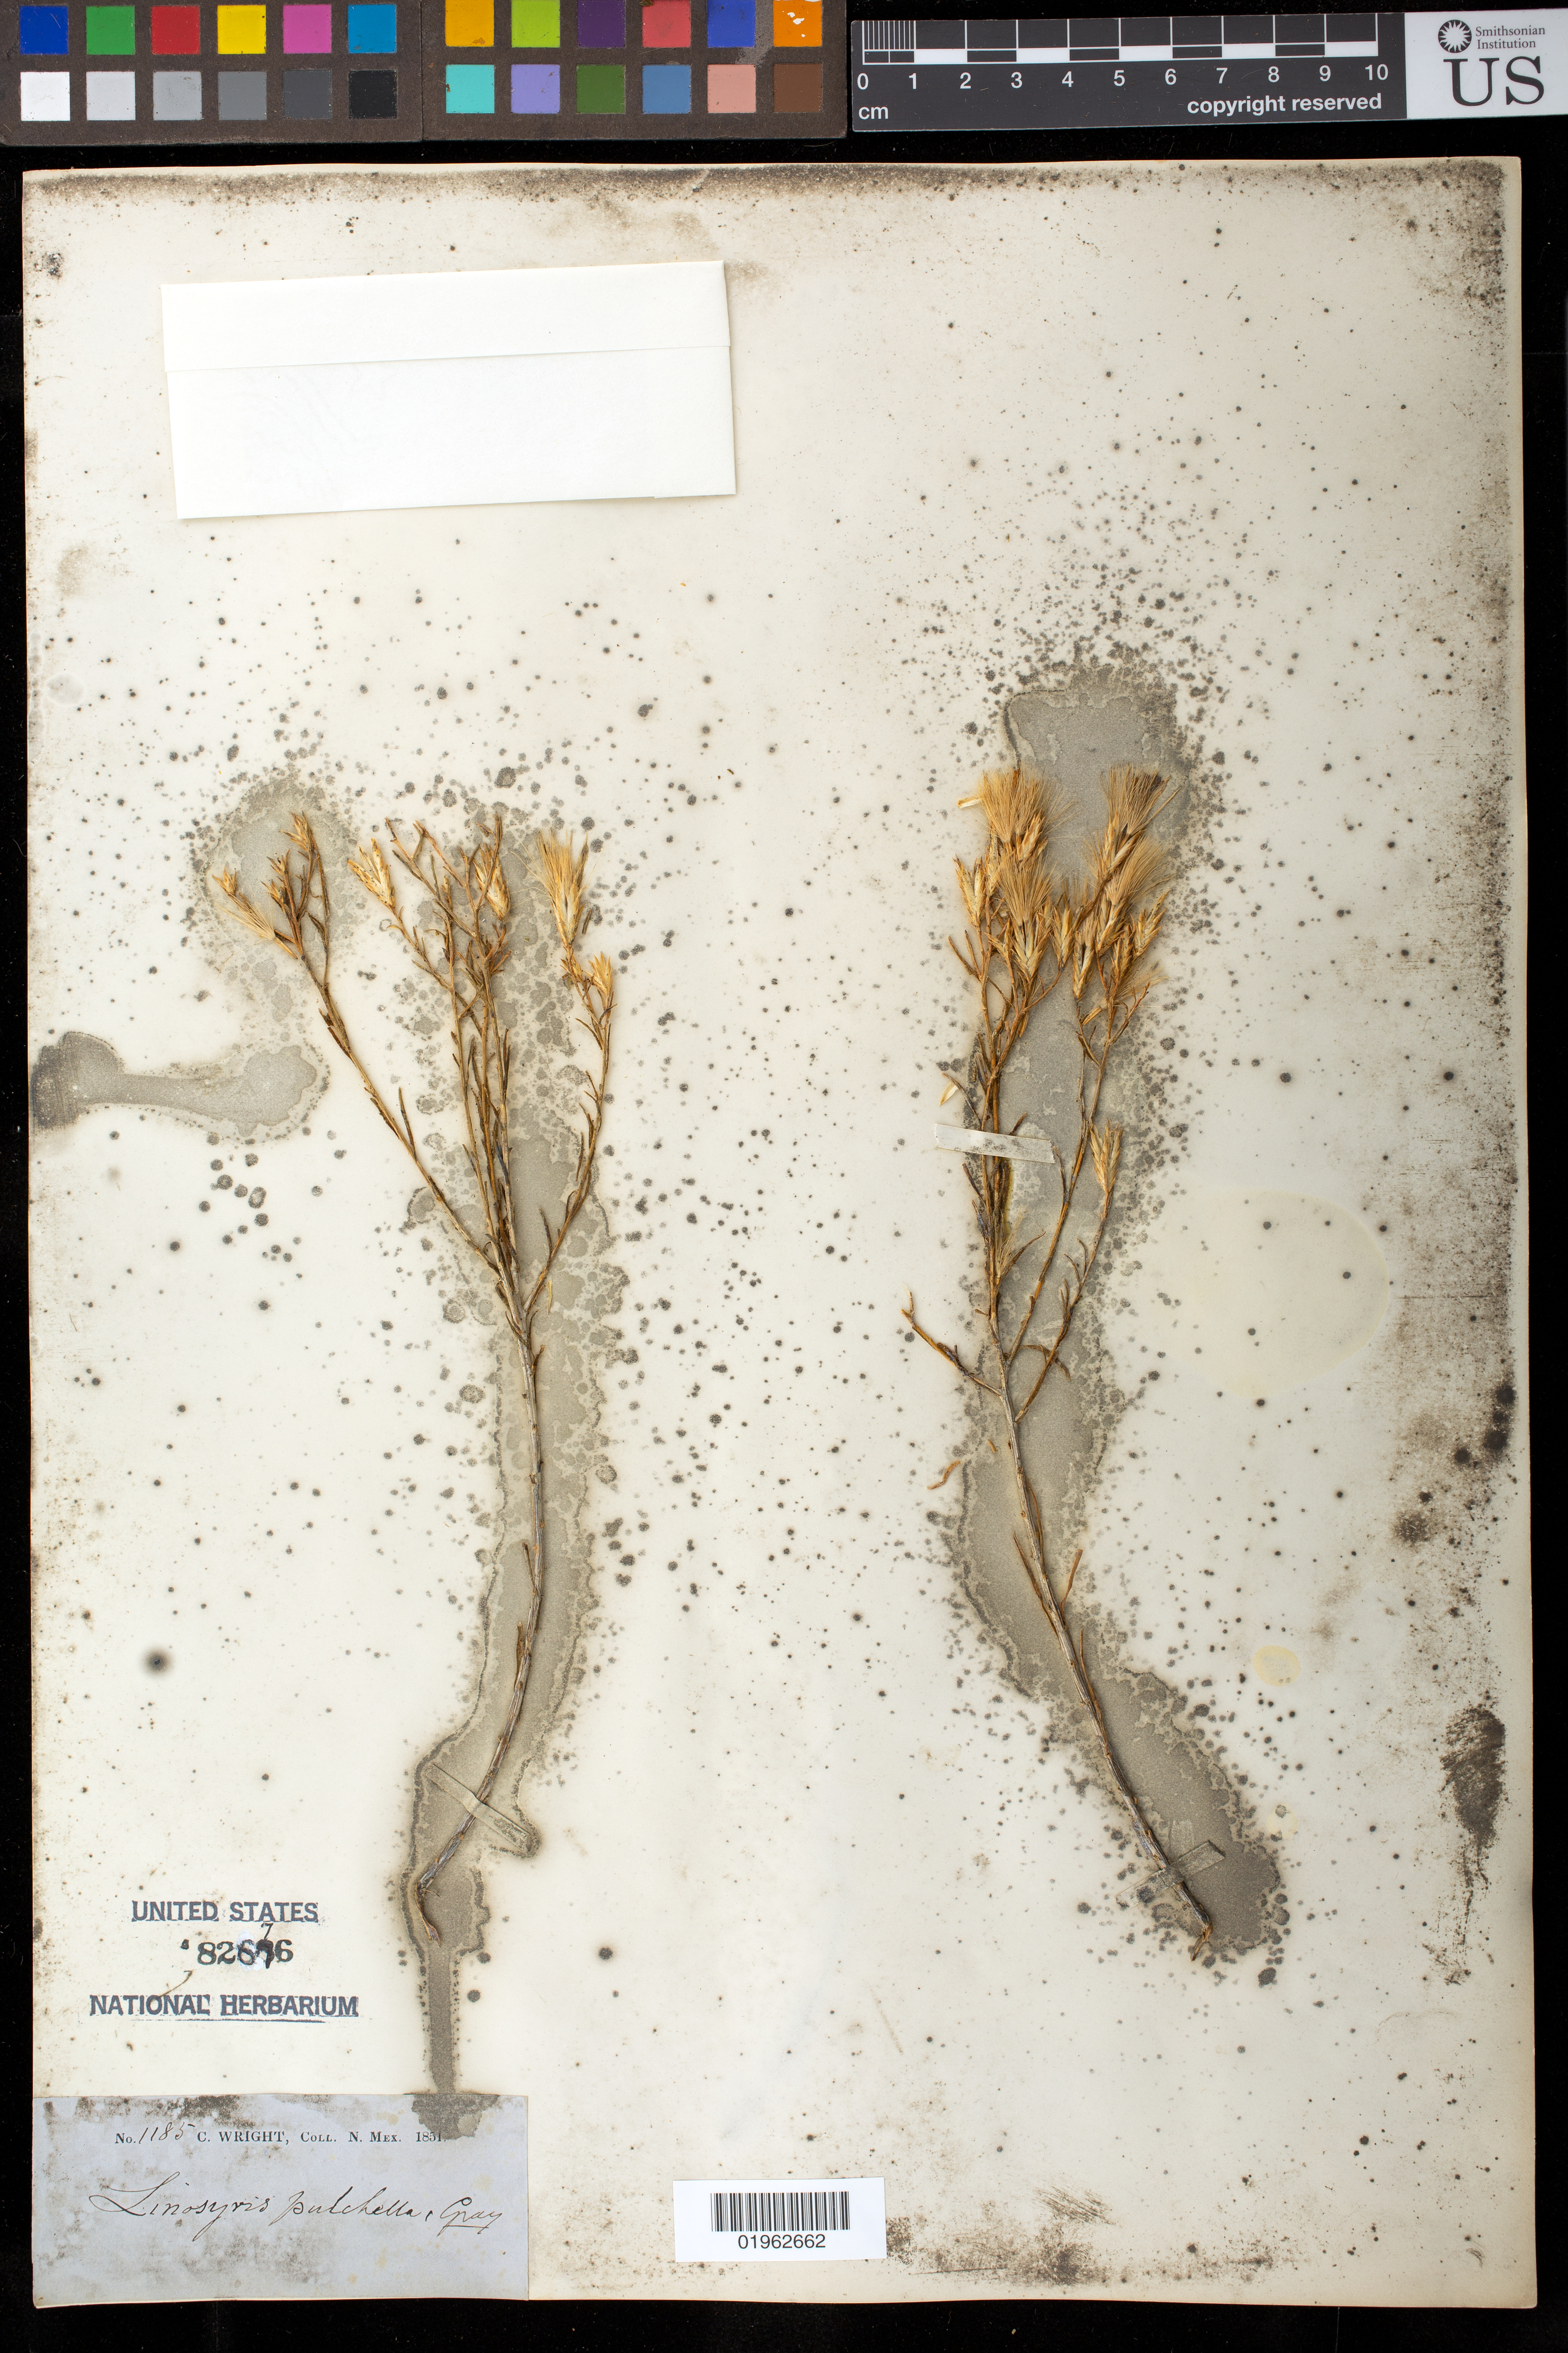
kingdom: Plantae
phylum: Tracheophyta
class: Magnoliopsida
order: Asterales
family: Asteraceae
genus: Linosyris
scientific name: Linosyris pulchella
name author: A. Gray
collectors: C. Wright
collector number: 1185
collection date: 1851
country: United States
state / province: New Mexico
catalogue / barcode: US 82676